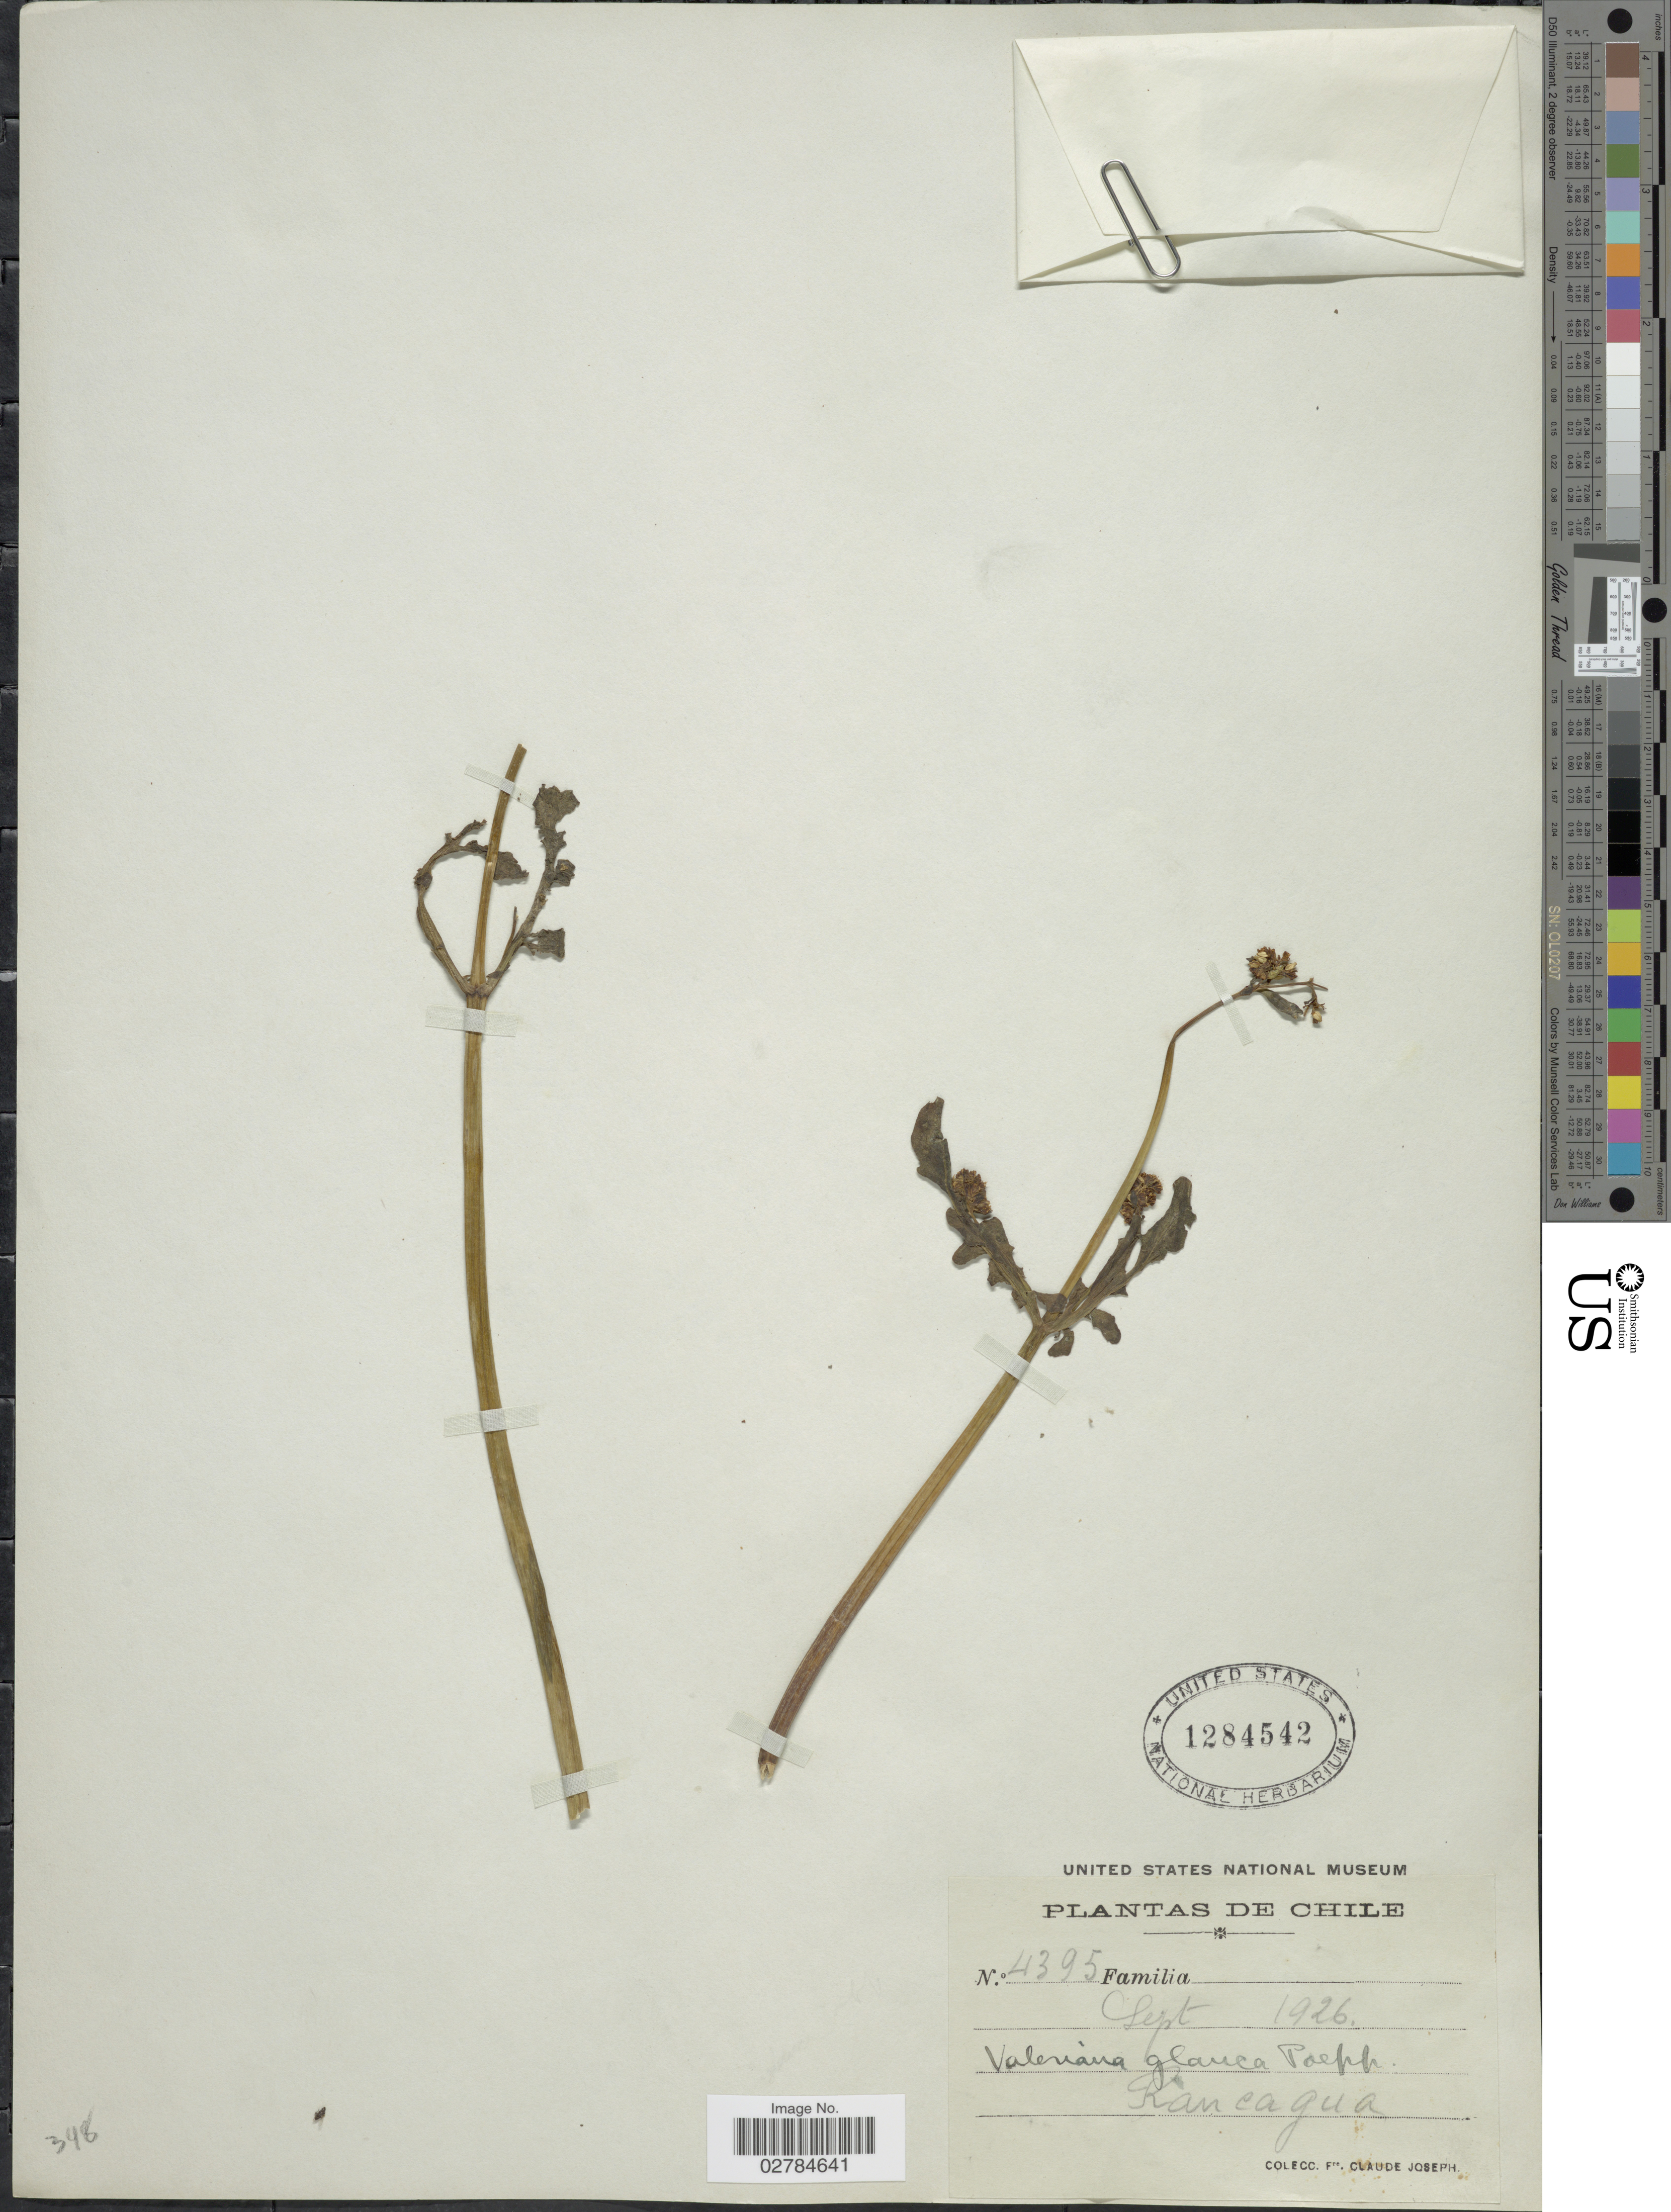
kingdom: Plantae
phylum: Tracheophyta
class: Magnoliopsida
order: Dipsacales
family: Caprifoliaceae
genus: Valeriana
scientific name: Valeriana glauca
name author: Poepp. ex DC.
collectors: Bro. Claude-Joseph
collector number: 4395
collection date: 1926-09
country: Chile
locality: Rancagua.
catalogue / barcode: US 1284542